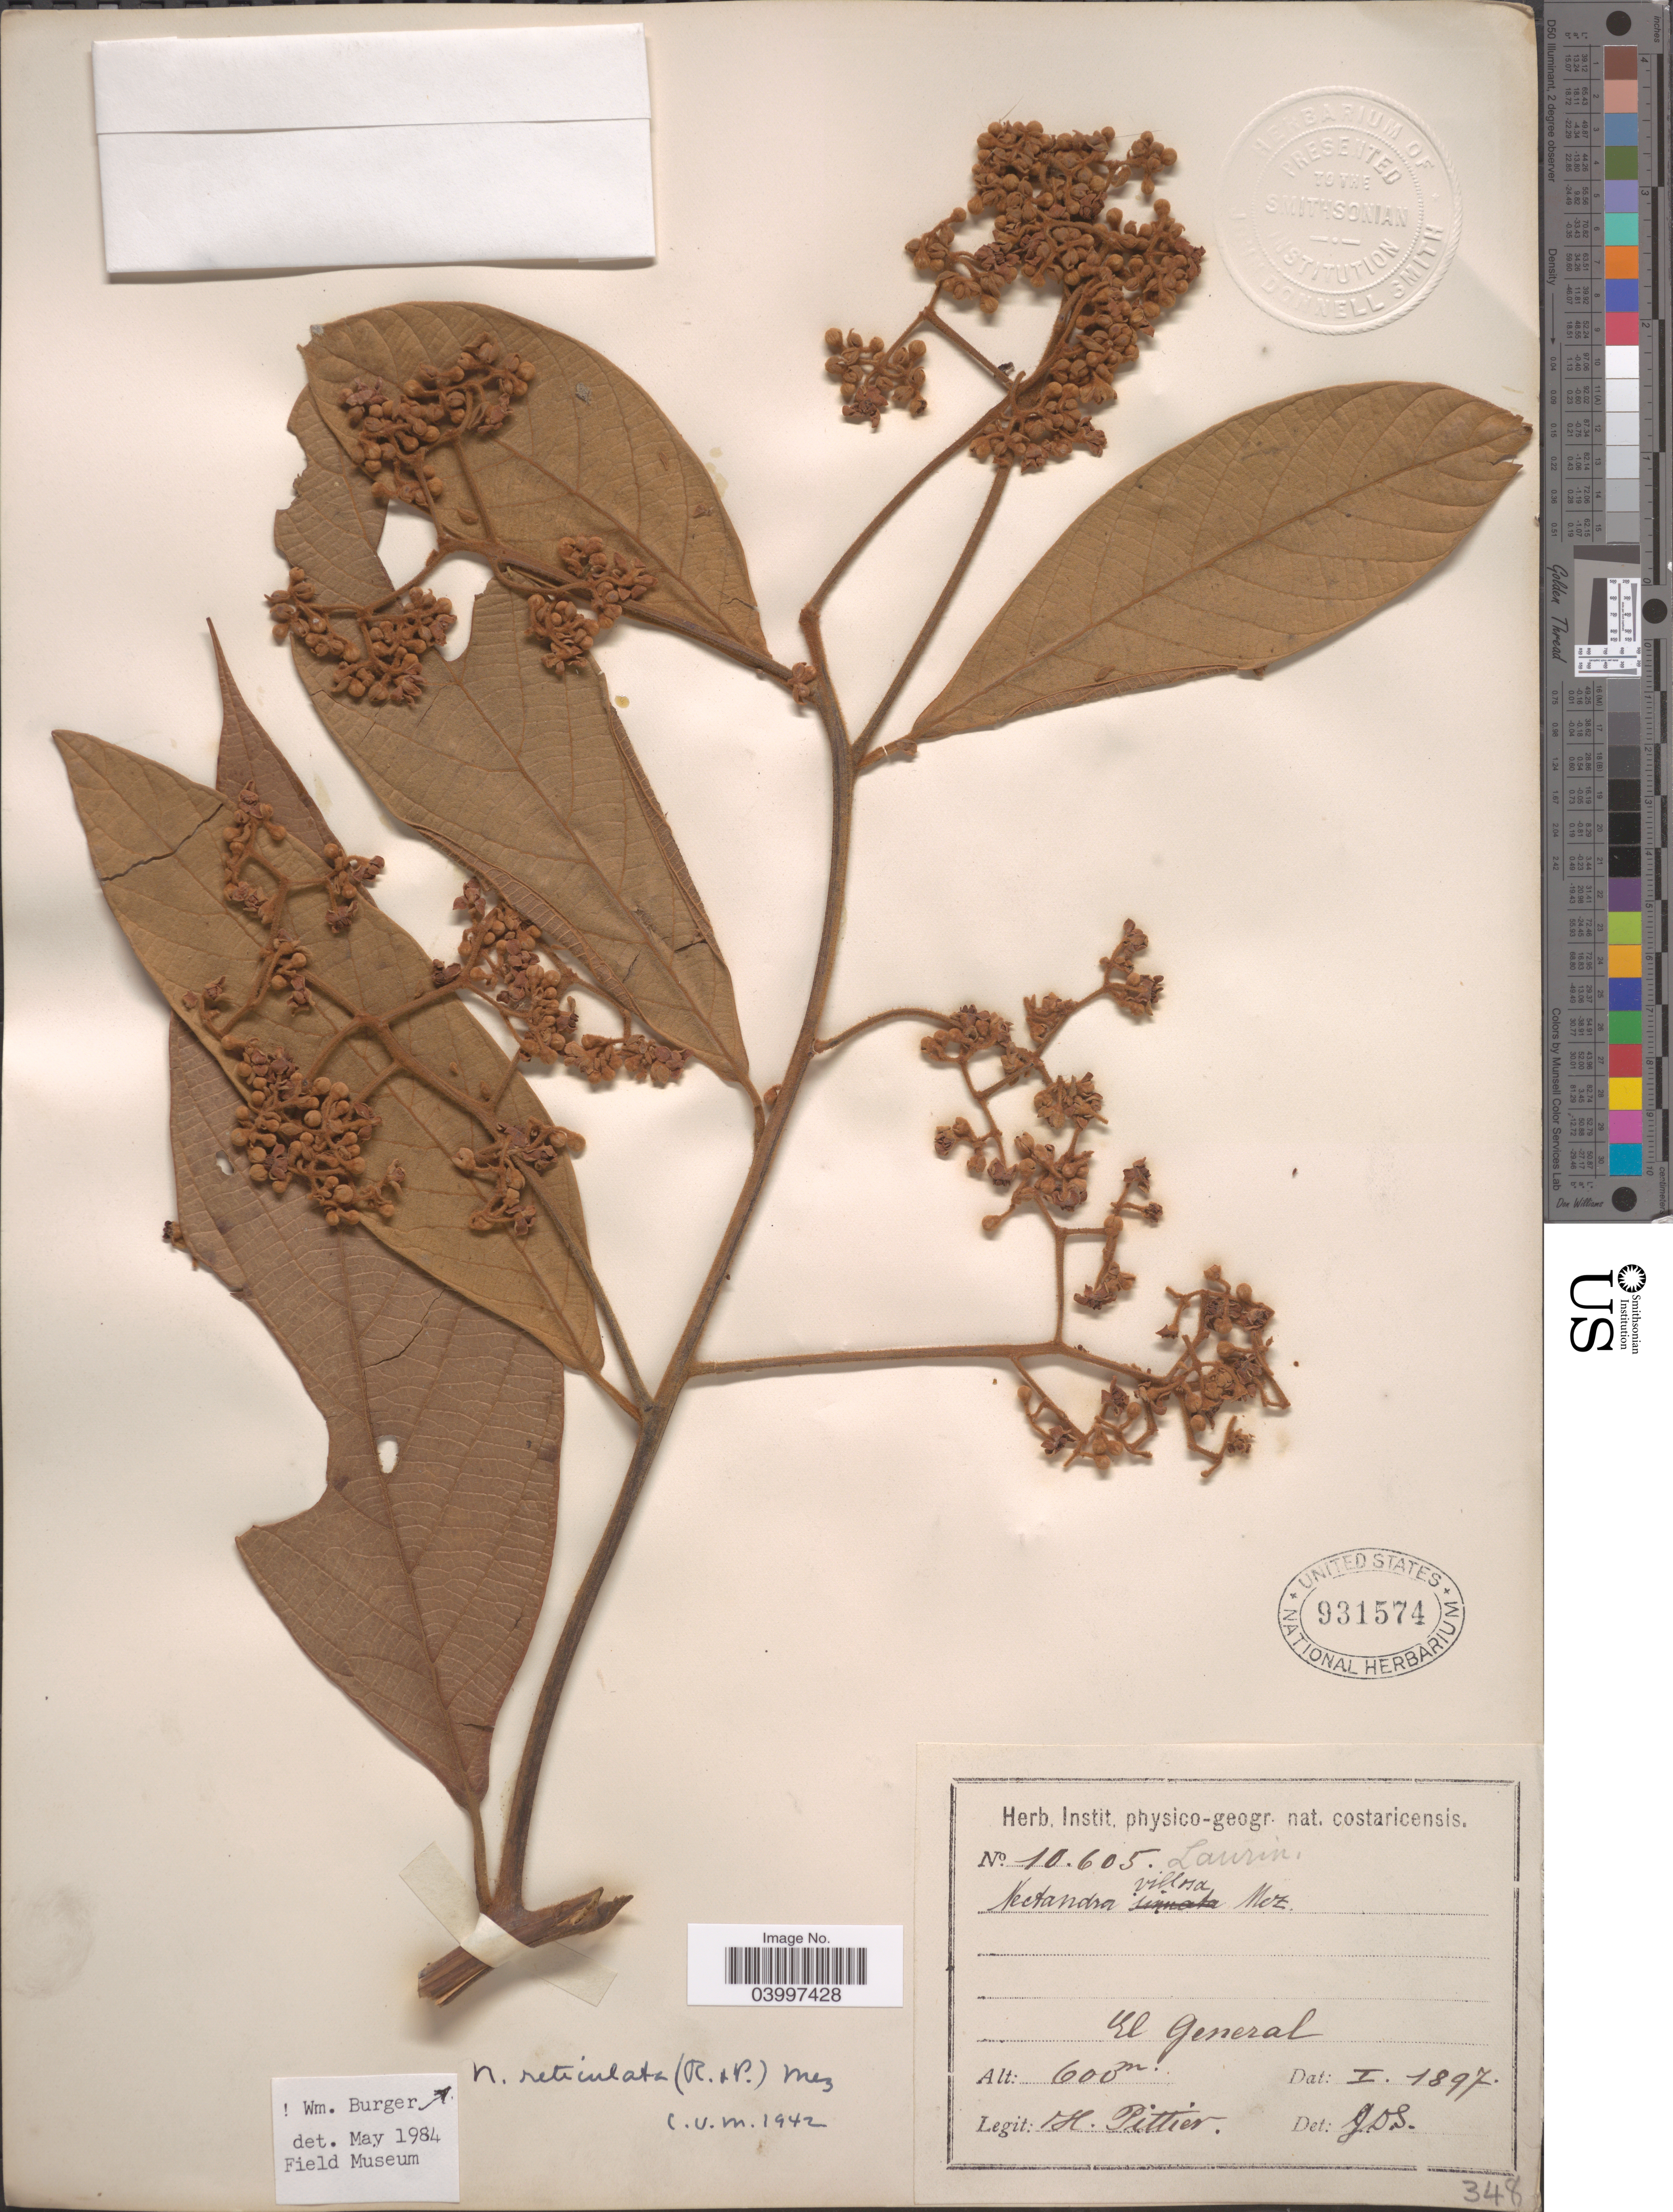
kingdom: Plantae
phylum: Tracheophyta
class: Magnoliopsida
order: Laurales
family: Lauraceae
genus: Nectandra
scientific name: Nectandra reticulata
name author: (Ruiz & Pav.) Mez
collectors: H. F. Pittier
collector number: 10605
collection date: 1897-01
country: Costa Rica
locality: El General.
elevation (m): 600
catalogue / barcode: US 931574